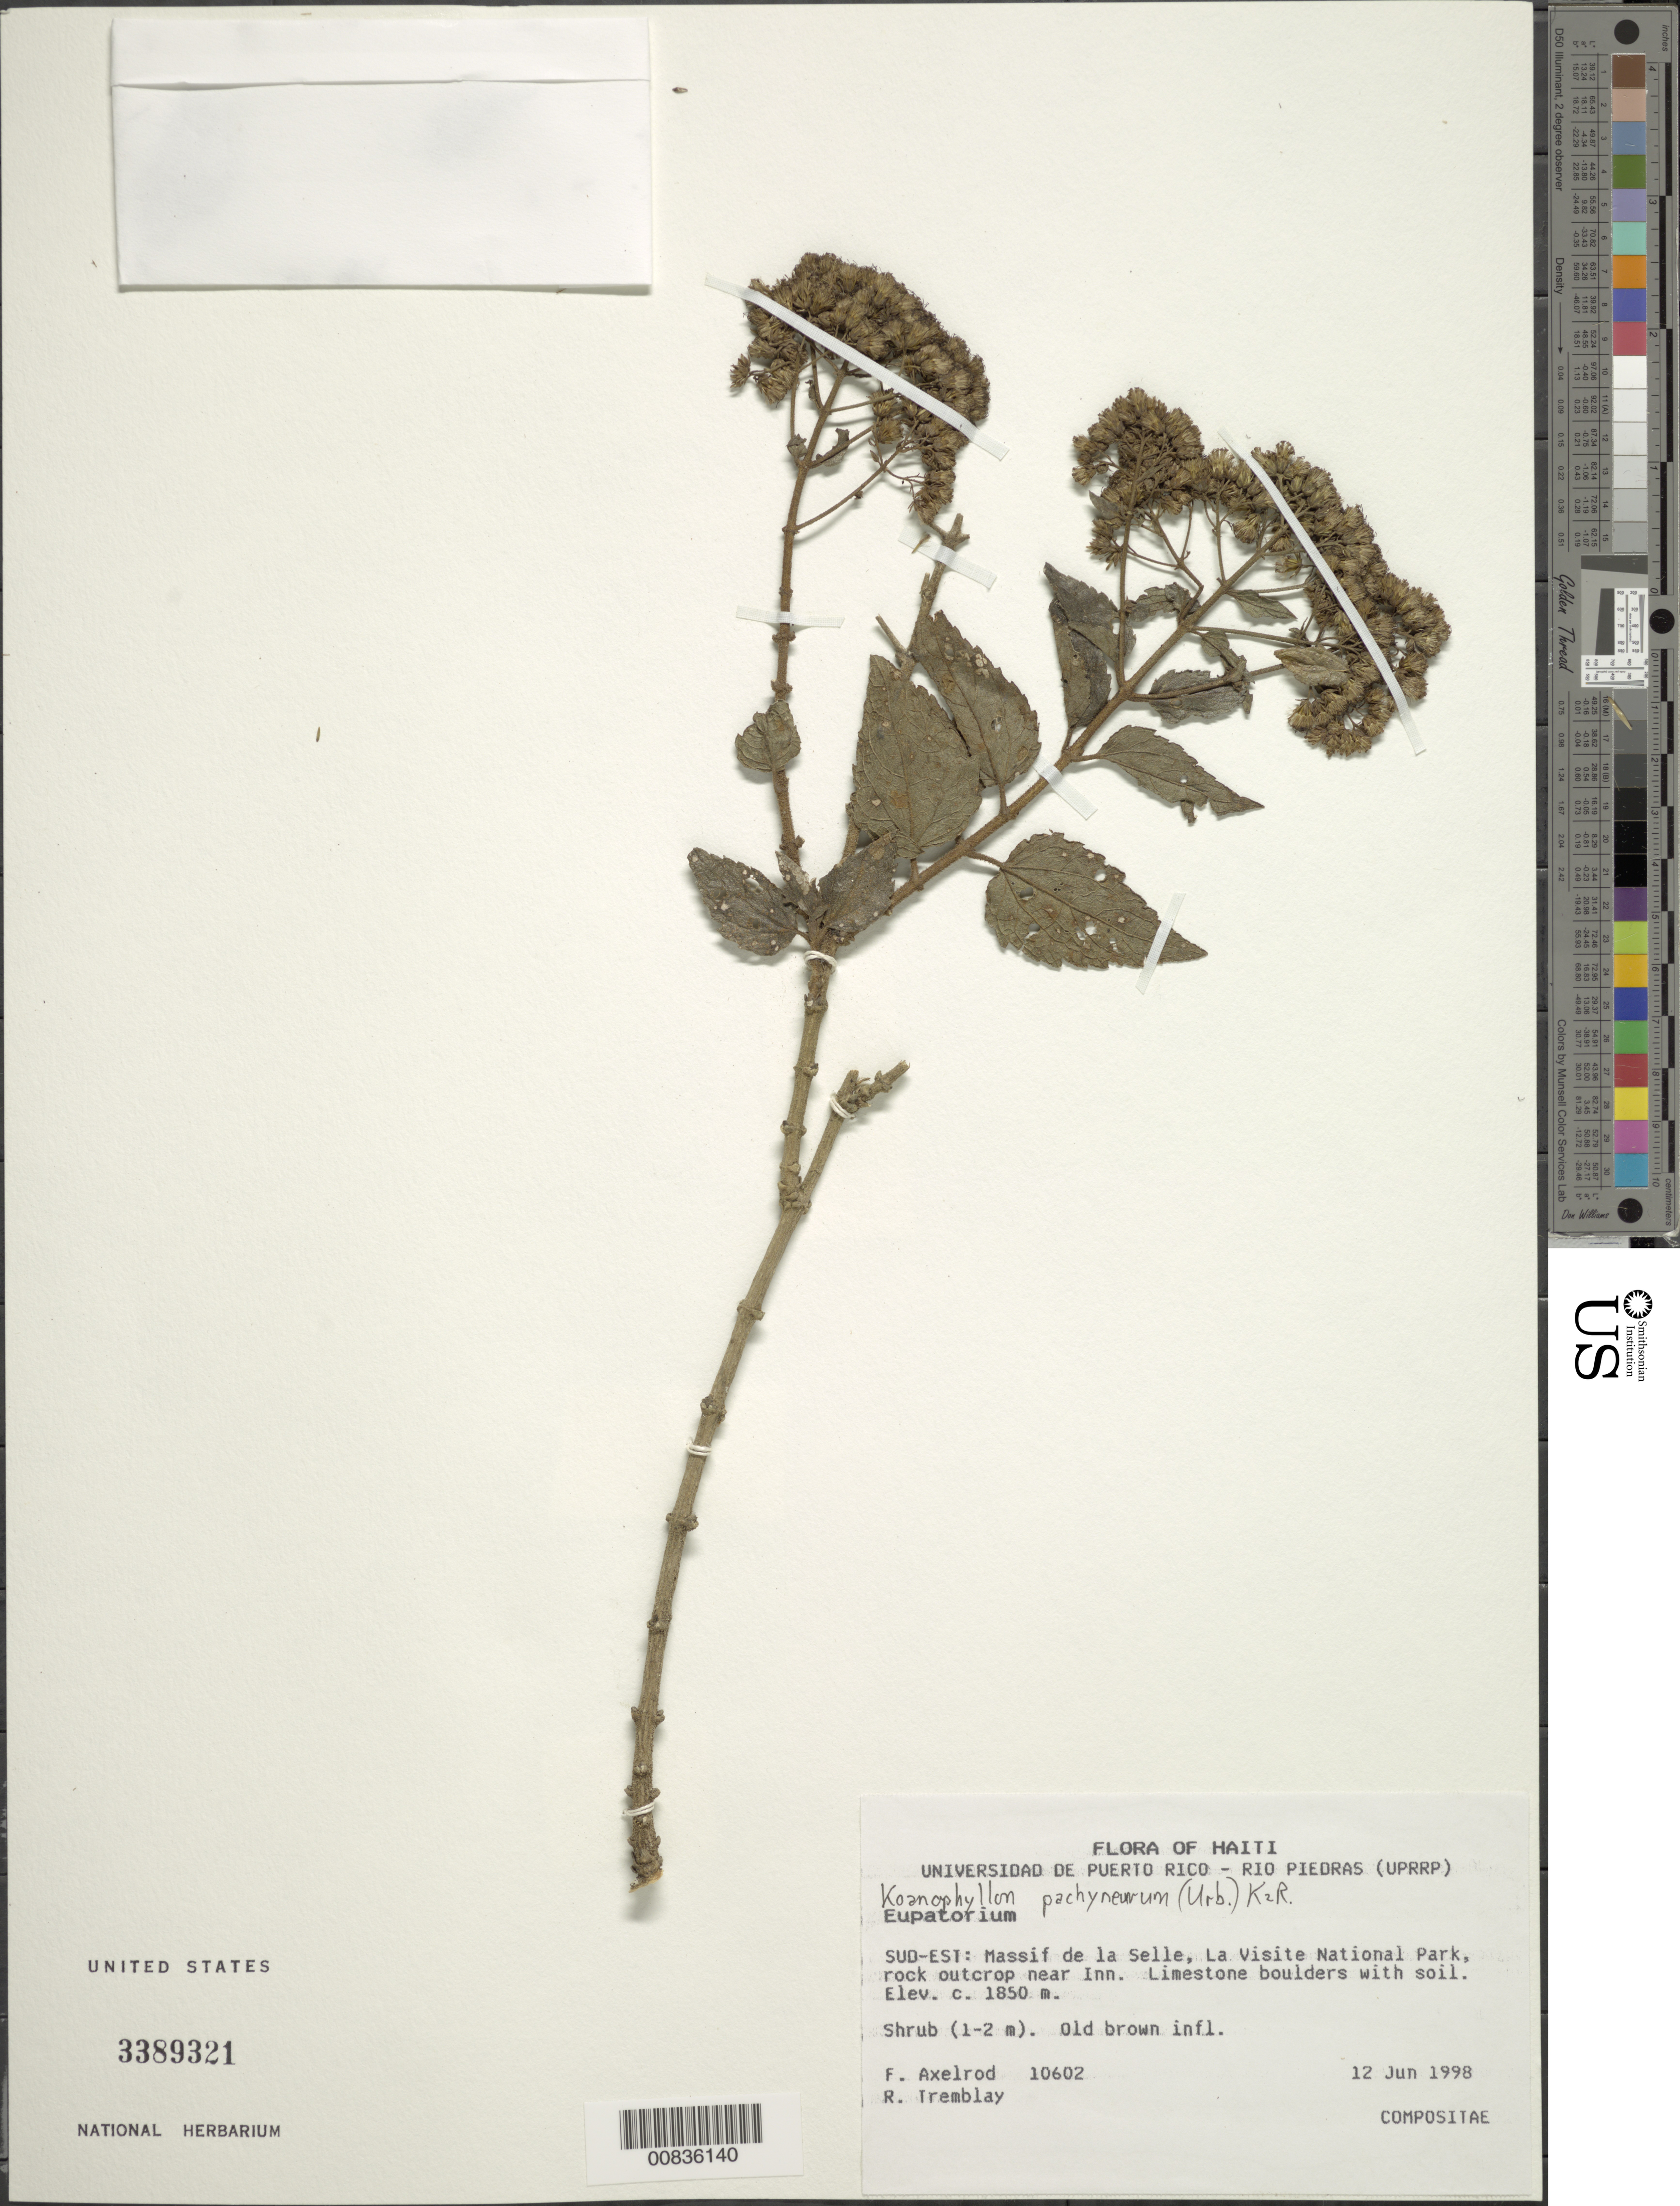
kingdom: Plantae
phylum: Tracheophyta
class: Magnoliopsida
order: Asterales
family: Asteraceae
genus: Koanophyllon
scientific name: Koanophyllon pachyneurum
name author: (Urb.) R.M. King & H. Rob.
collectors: F. S. Axelrod & R. L. Tremblay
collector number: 10602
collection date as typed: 12 Jun 1998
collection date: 1998-06-12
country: Haiti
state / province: Sud-Est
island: Hispaniola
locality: Massif de la Selle, La Visite National Park, rock outcrop near Inn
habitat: Limestone boulders with soil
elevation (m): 1850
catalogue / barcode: US 3389321